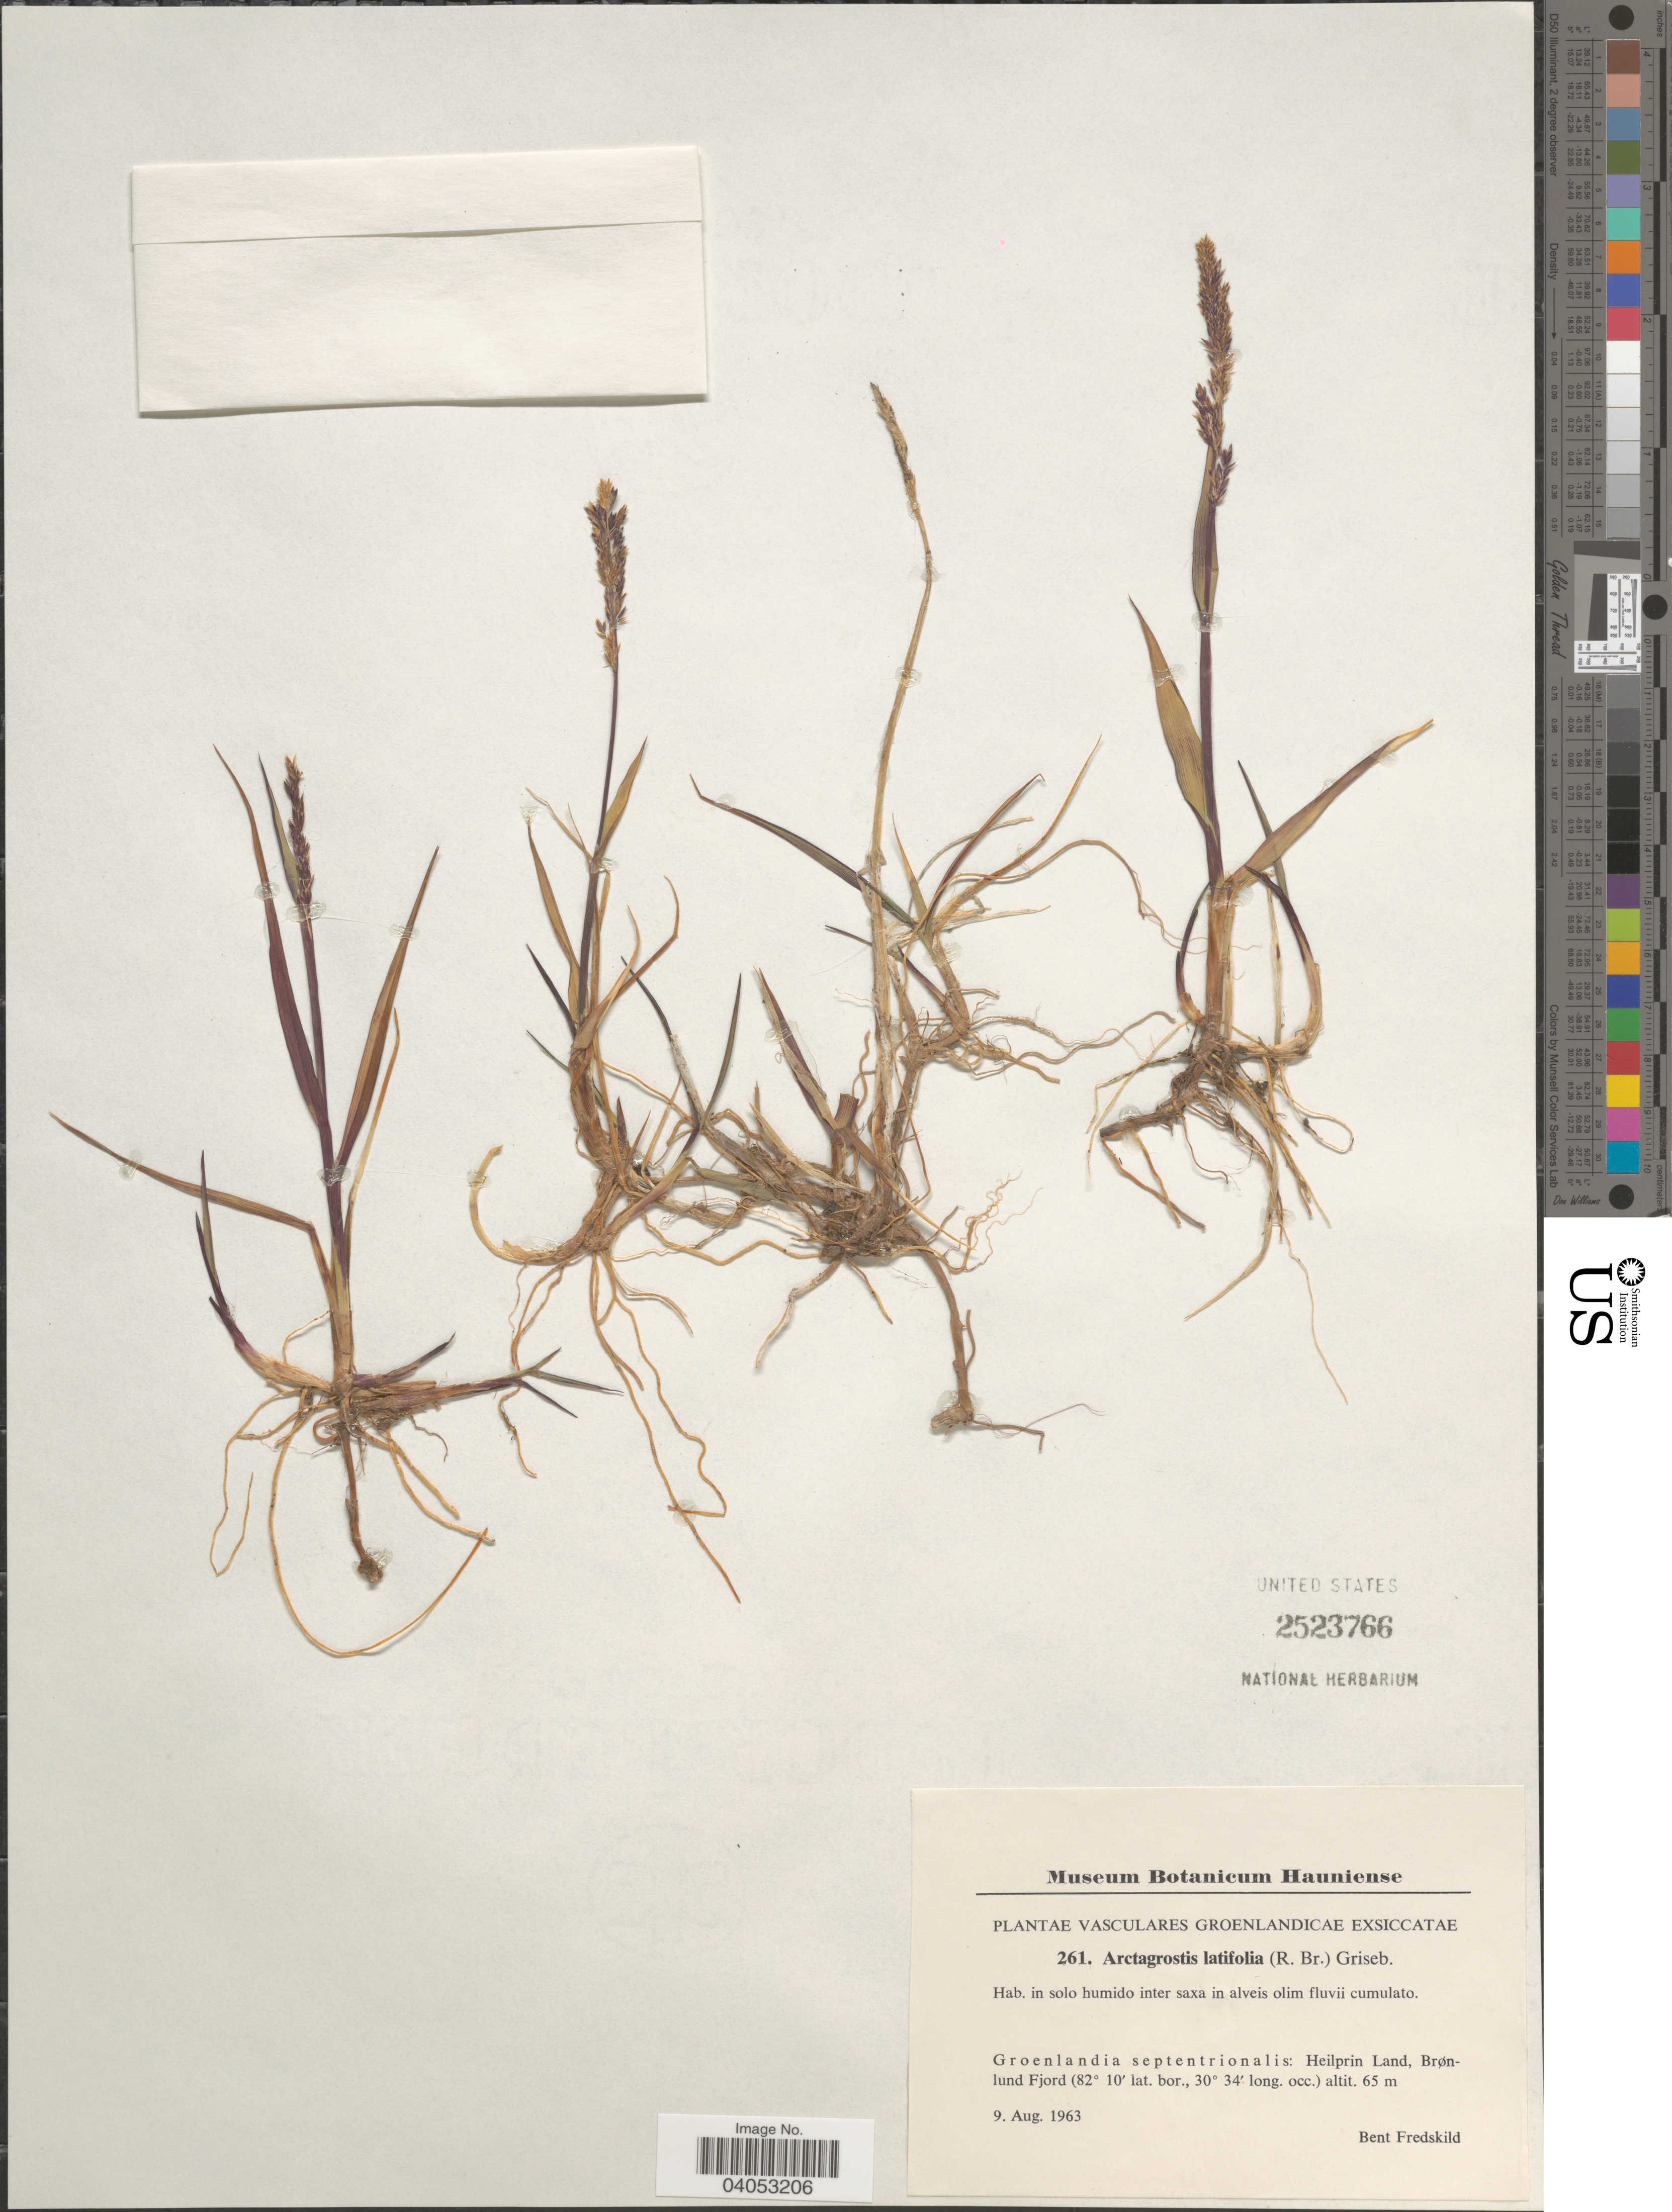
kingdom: Plantae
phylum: Tracheophyta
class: Liliopsida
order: Poales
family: Poaceae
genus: Arctagrostis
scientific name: Arctagrostis latifolia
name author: (R. Br.) Griseb.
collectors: B. Fredskild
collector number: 261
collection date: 1963-08-09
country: Greenland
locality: Groenlandicae. Groenlandia septentrionalis: Heilprin Land, Brønlund Fjord.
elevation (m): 65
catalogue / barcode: US 2523766